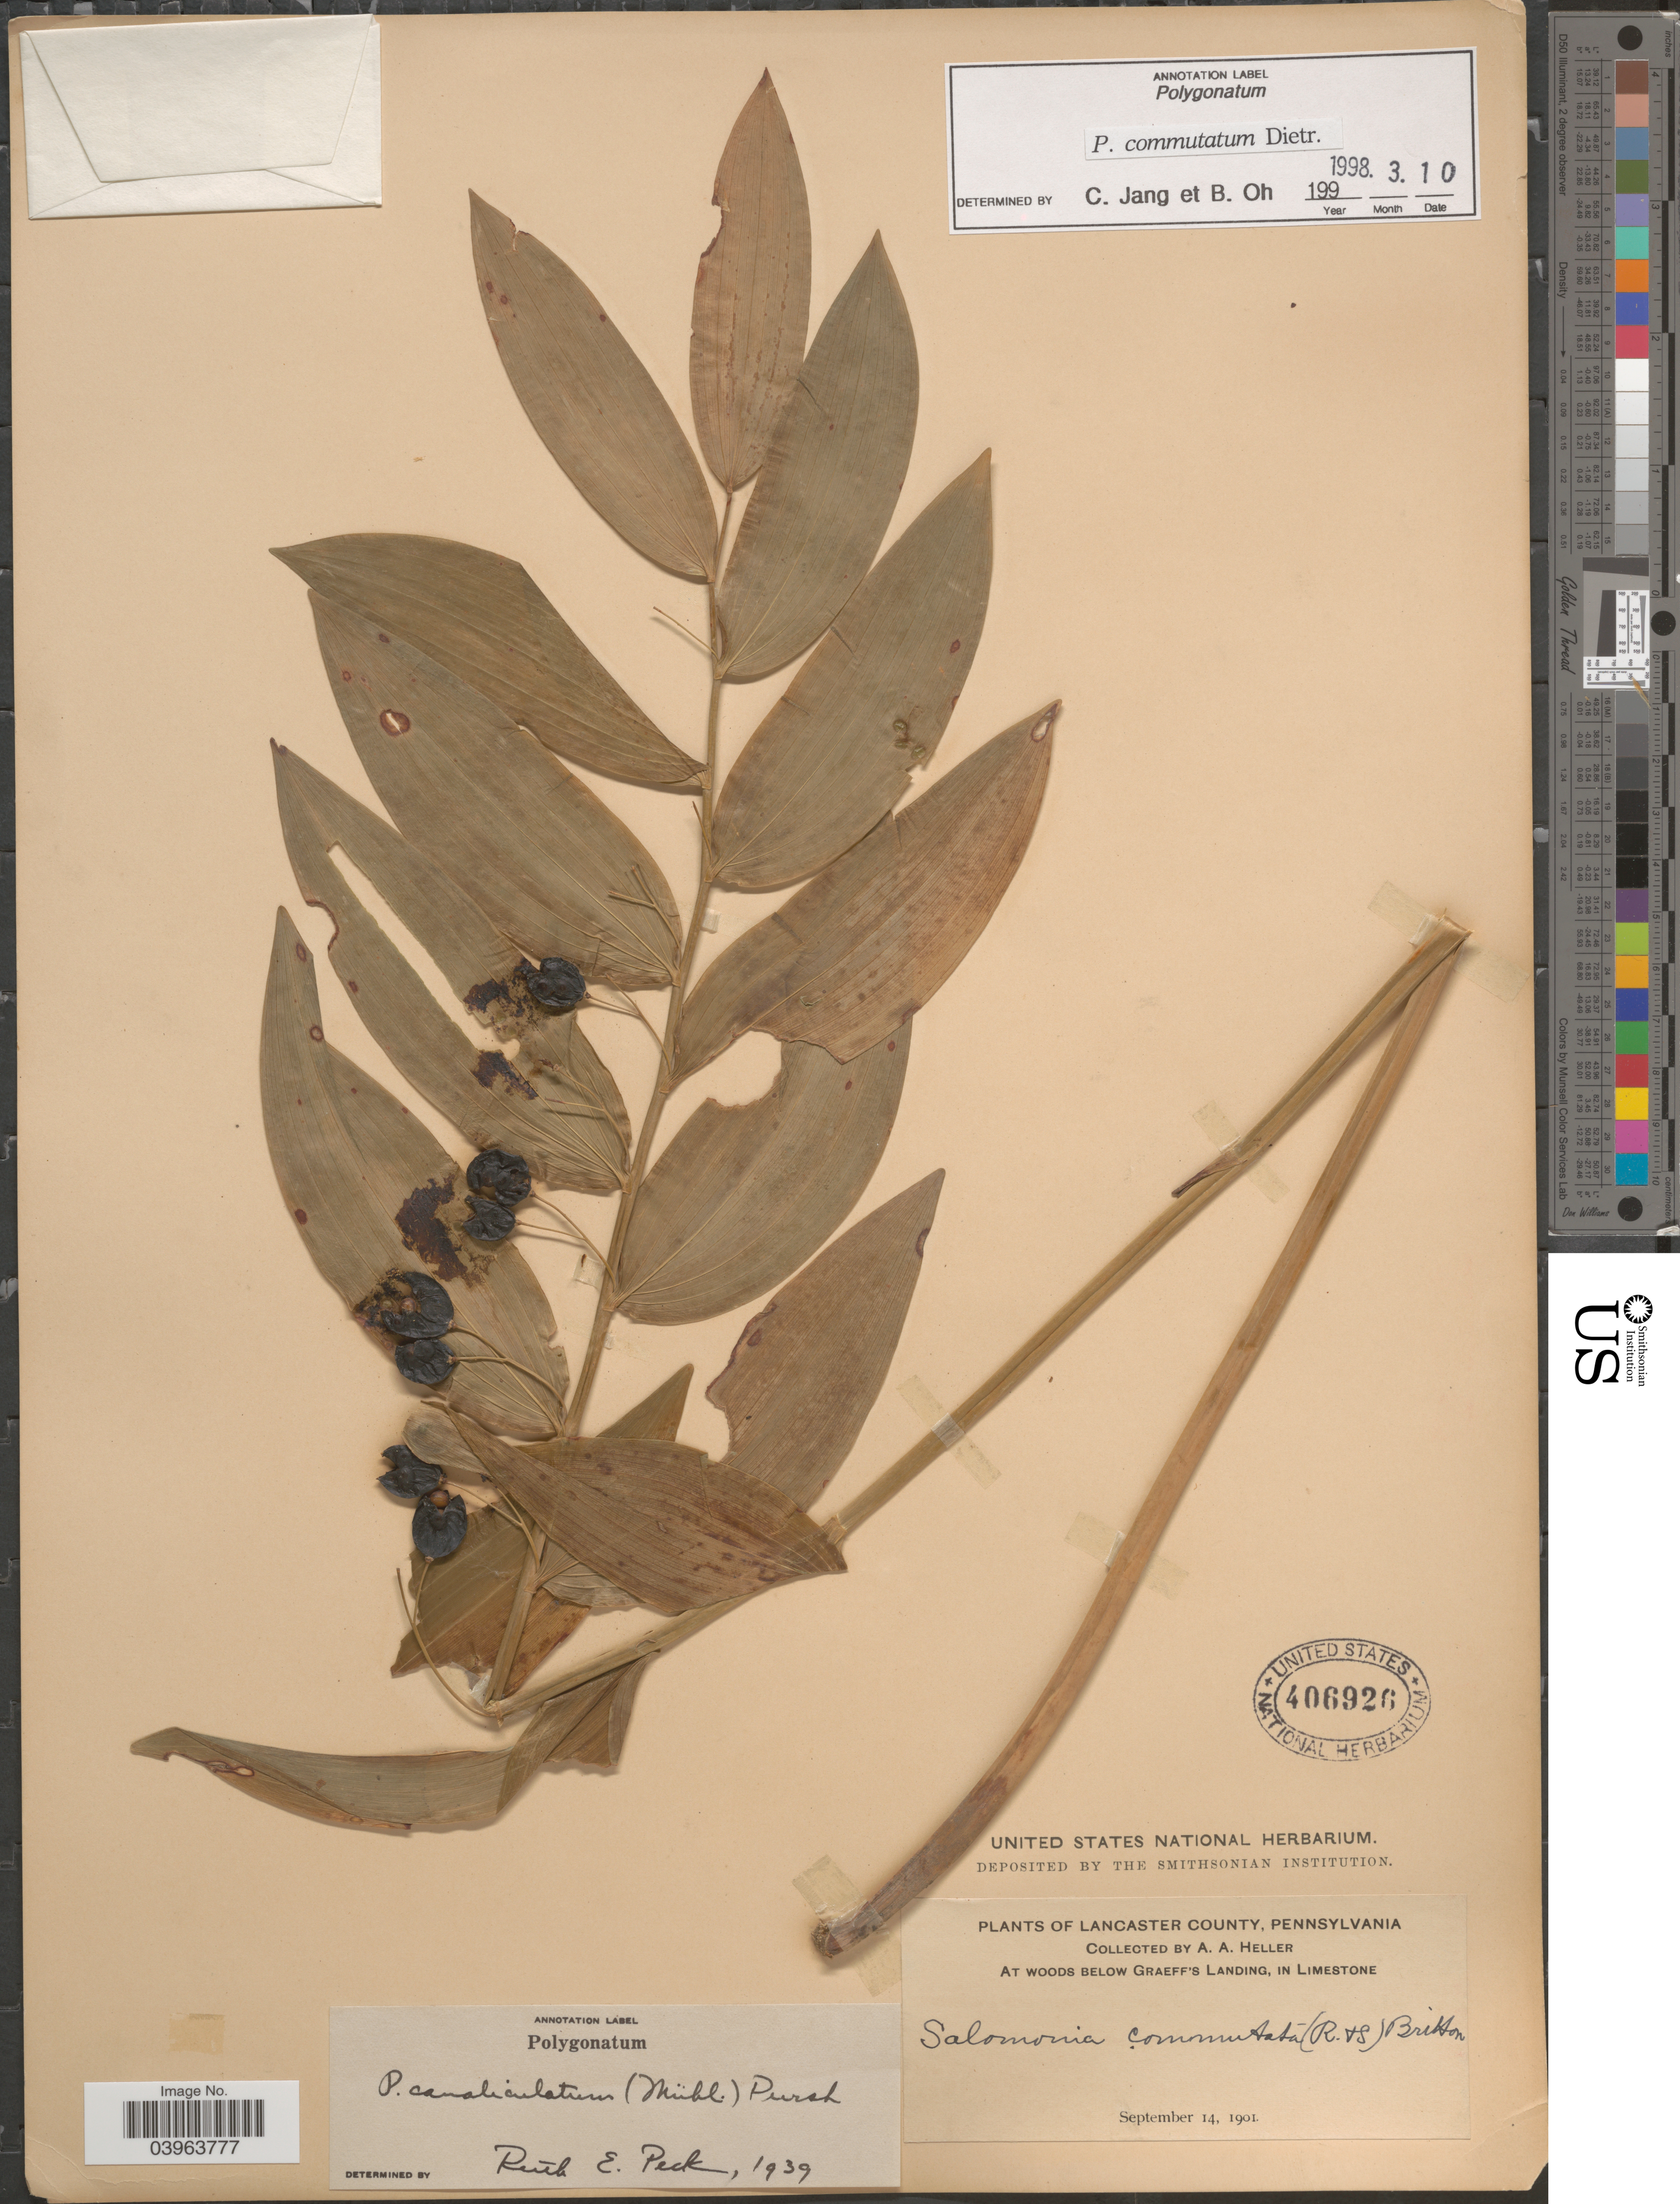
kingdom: Plantae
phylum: Tracheophyta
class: Liliopsida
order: Asparagales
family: Asparagaceae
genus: Polygonatum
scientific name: Polygonatum commutatum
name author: (Schult. f.) A. Dietr.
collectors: A. A. Heller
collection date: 1901-09-14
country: United States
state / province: Pennsylvania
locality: Lancaster County. At woods below Graeff's Landing, in Limestone.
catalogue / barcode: US 406926